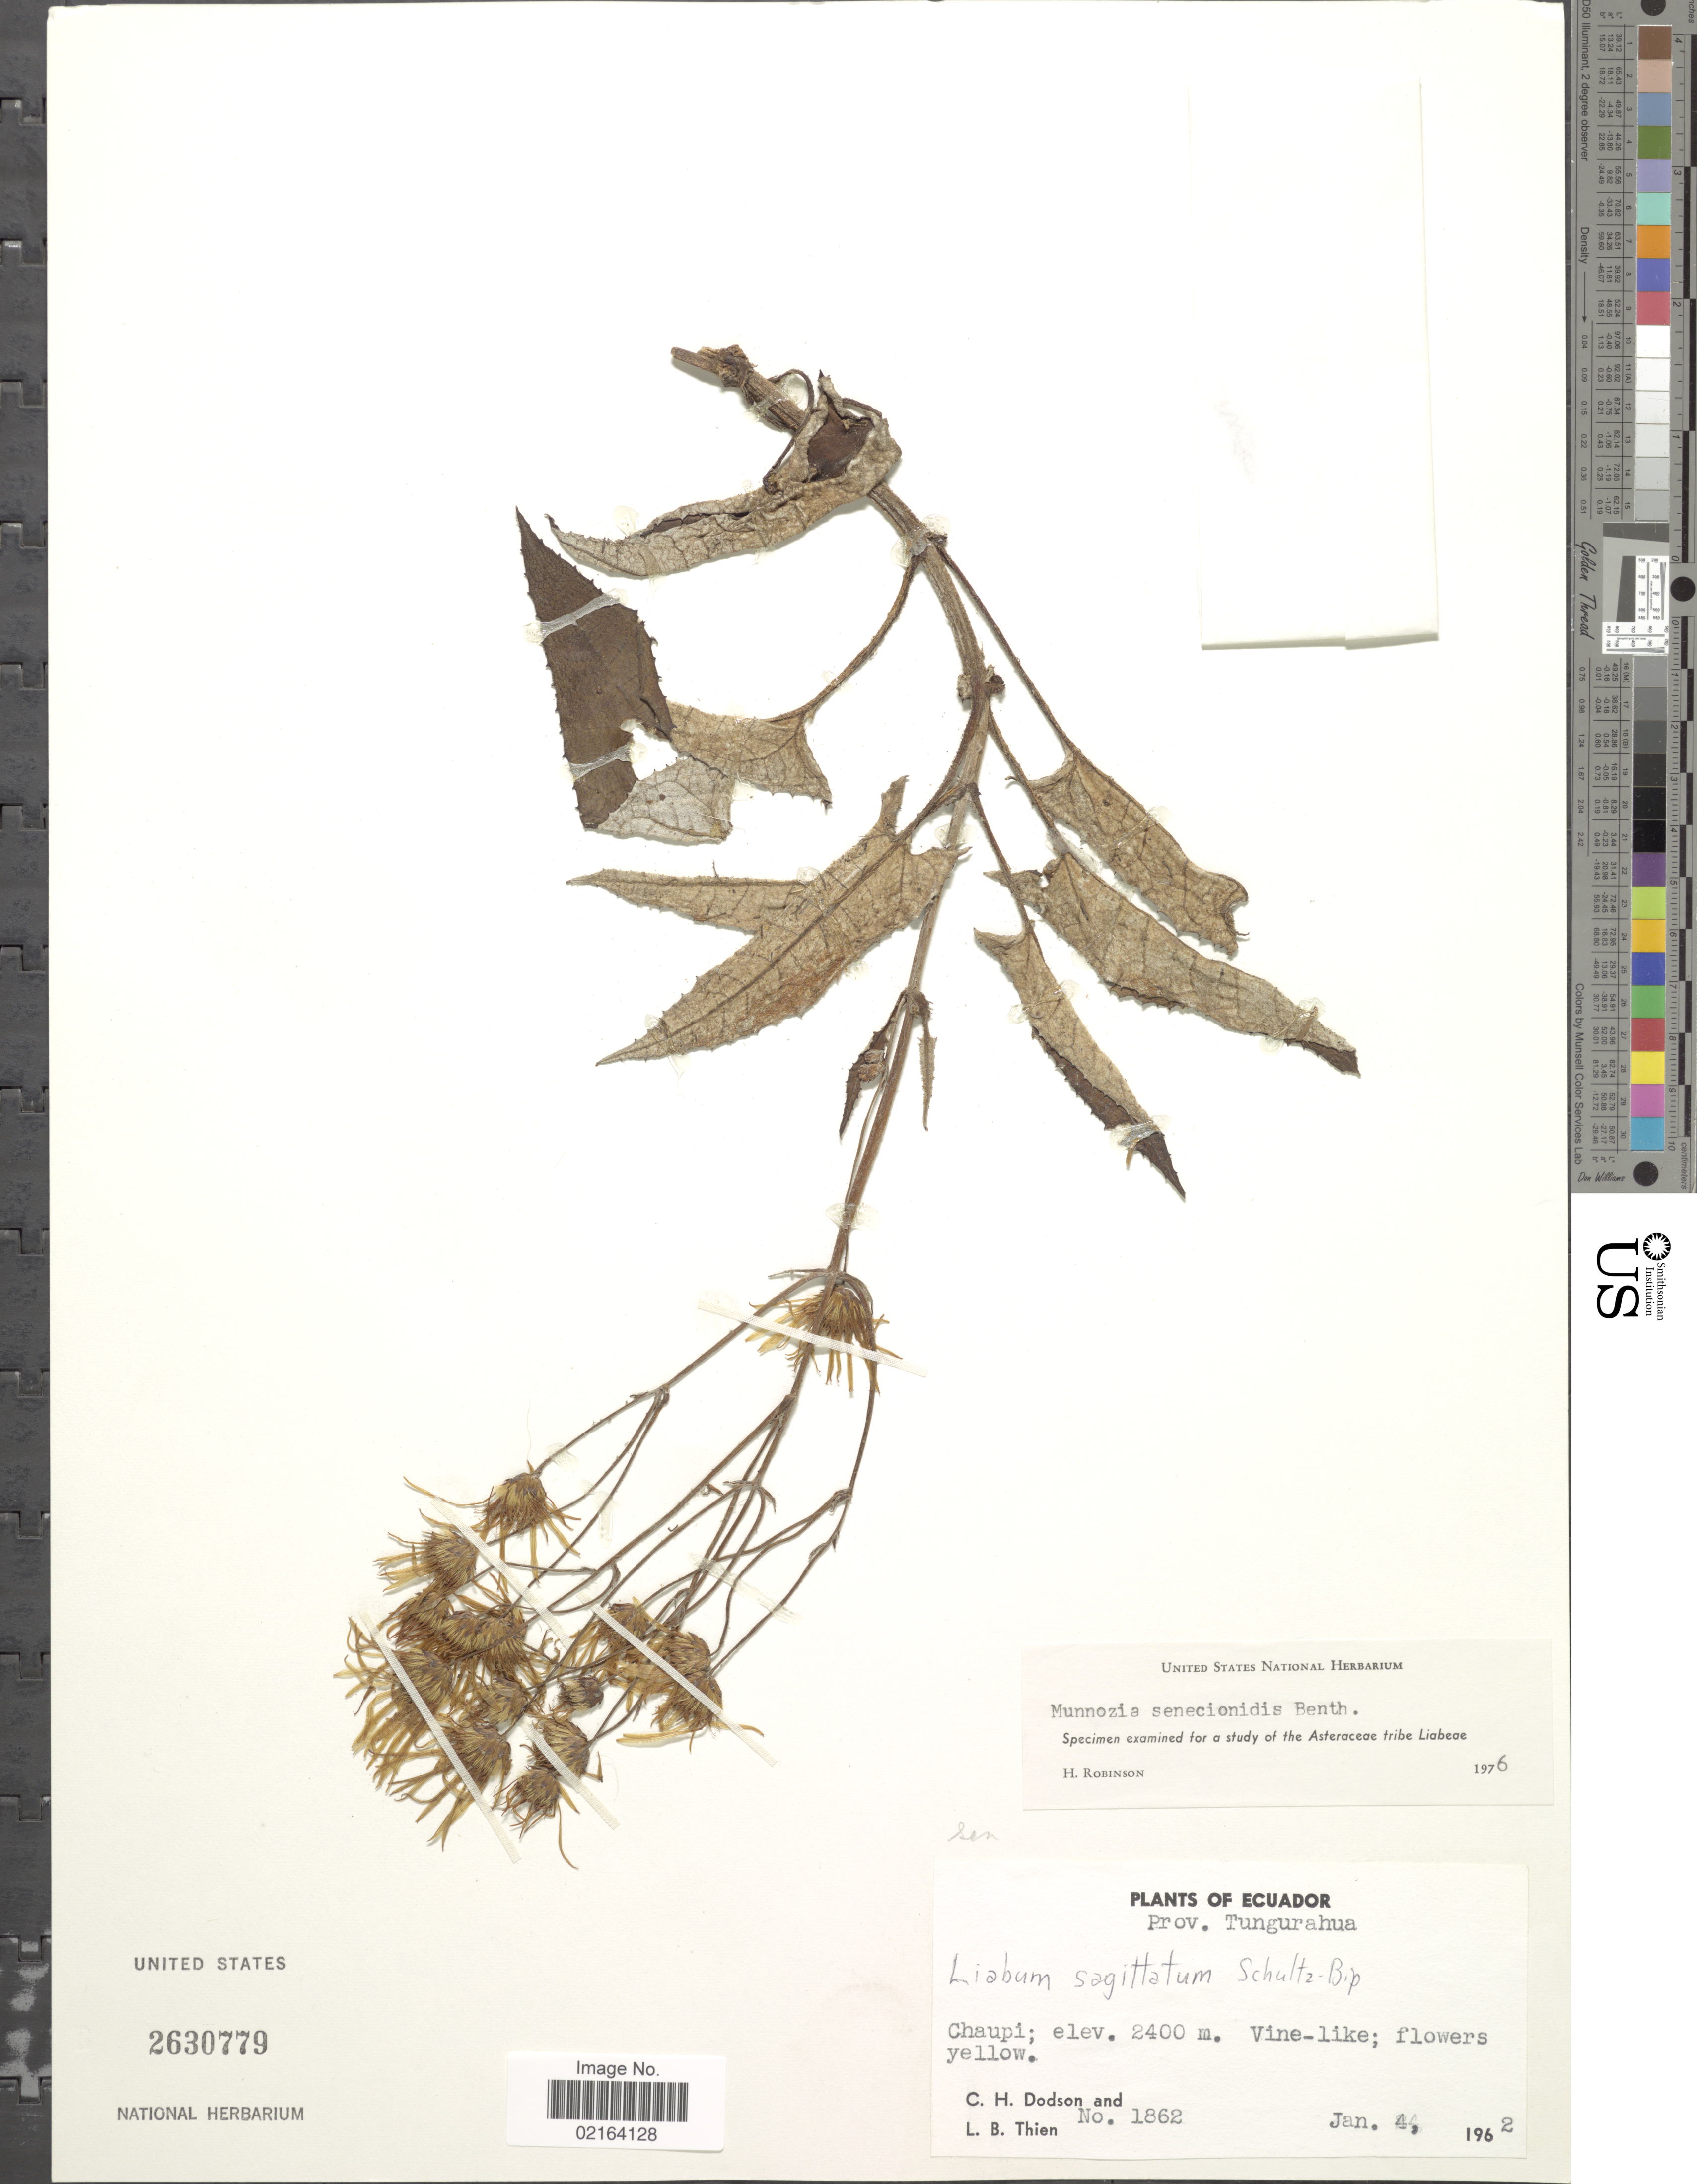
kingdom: Plantae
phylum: Tracheophyta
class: Magnoliopsida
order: Asterales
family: Asteraceae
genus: Munnozia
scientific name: Munnozia senecionidis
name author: Benth.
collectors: C. H. Dodson & L. Thien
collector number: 1862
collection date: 1962-01-04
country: Ecuador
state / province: Tungurahua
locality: Prov, Tungurahua, Chaupi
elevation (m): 2400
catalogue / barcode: US 2630779